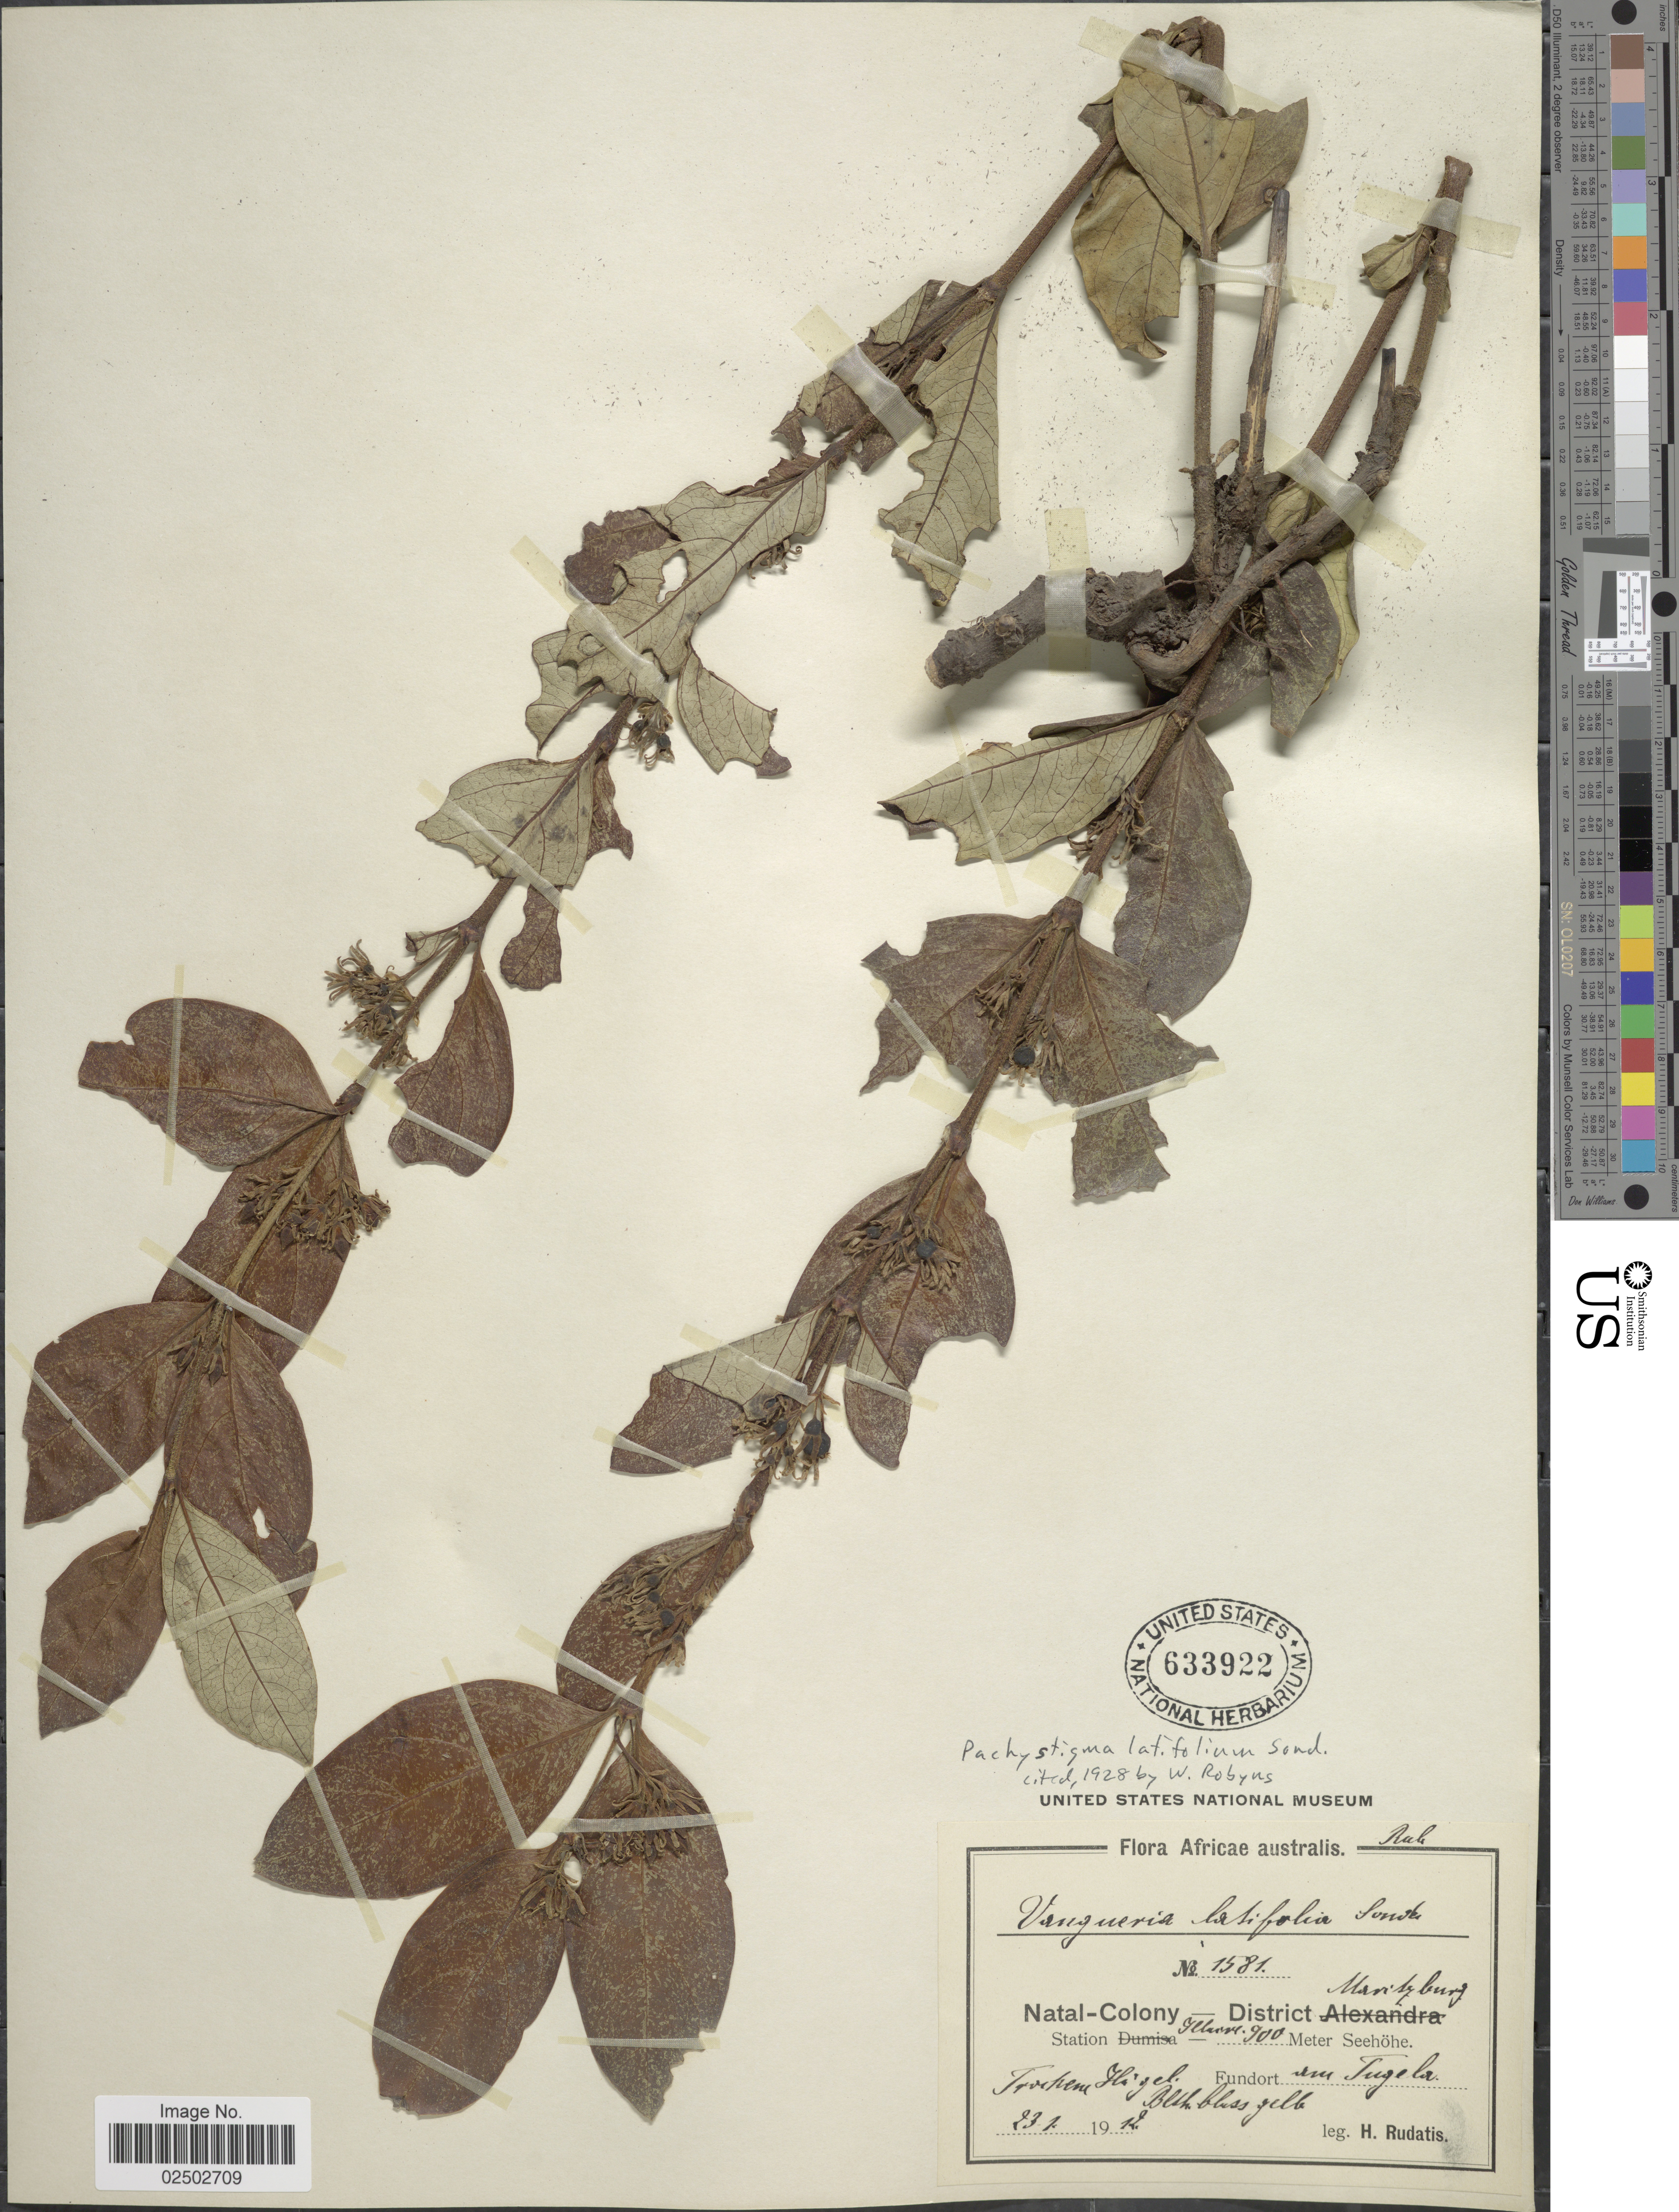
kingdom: Plantae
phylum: Tracheophyta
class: Magnoliopsida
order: Gentianales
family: Rubiaceae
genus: Vangueria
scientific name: Vangueria latifolia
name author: Sond.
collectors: H. Rudatis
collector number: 1581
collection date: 1912-01-23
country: South Africa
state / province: KwaZulu-Natal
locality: Africae australis. Natal- Colony - District Maritzburg, Station Illaire, in Tugela, Trockem Hügel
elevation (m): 900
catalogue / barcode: US 633922